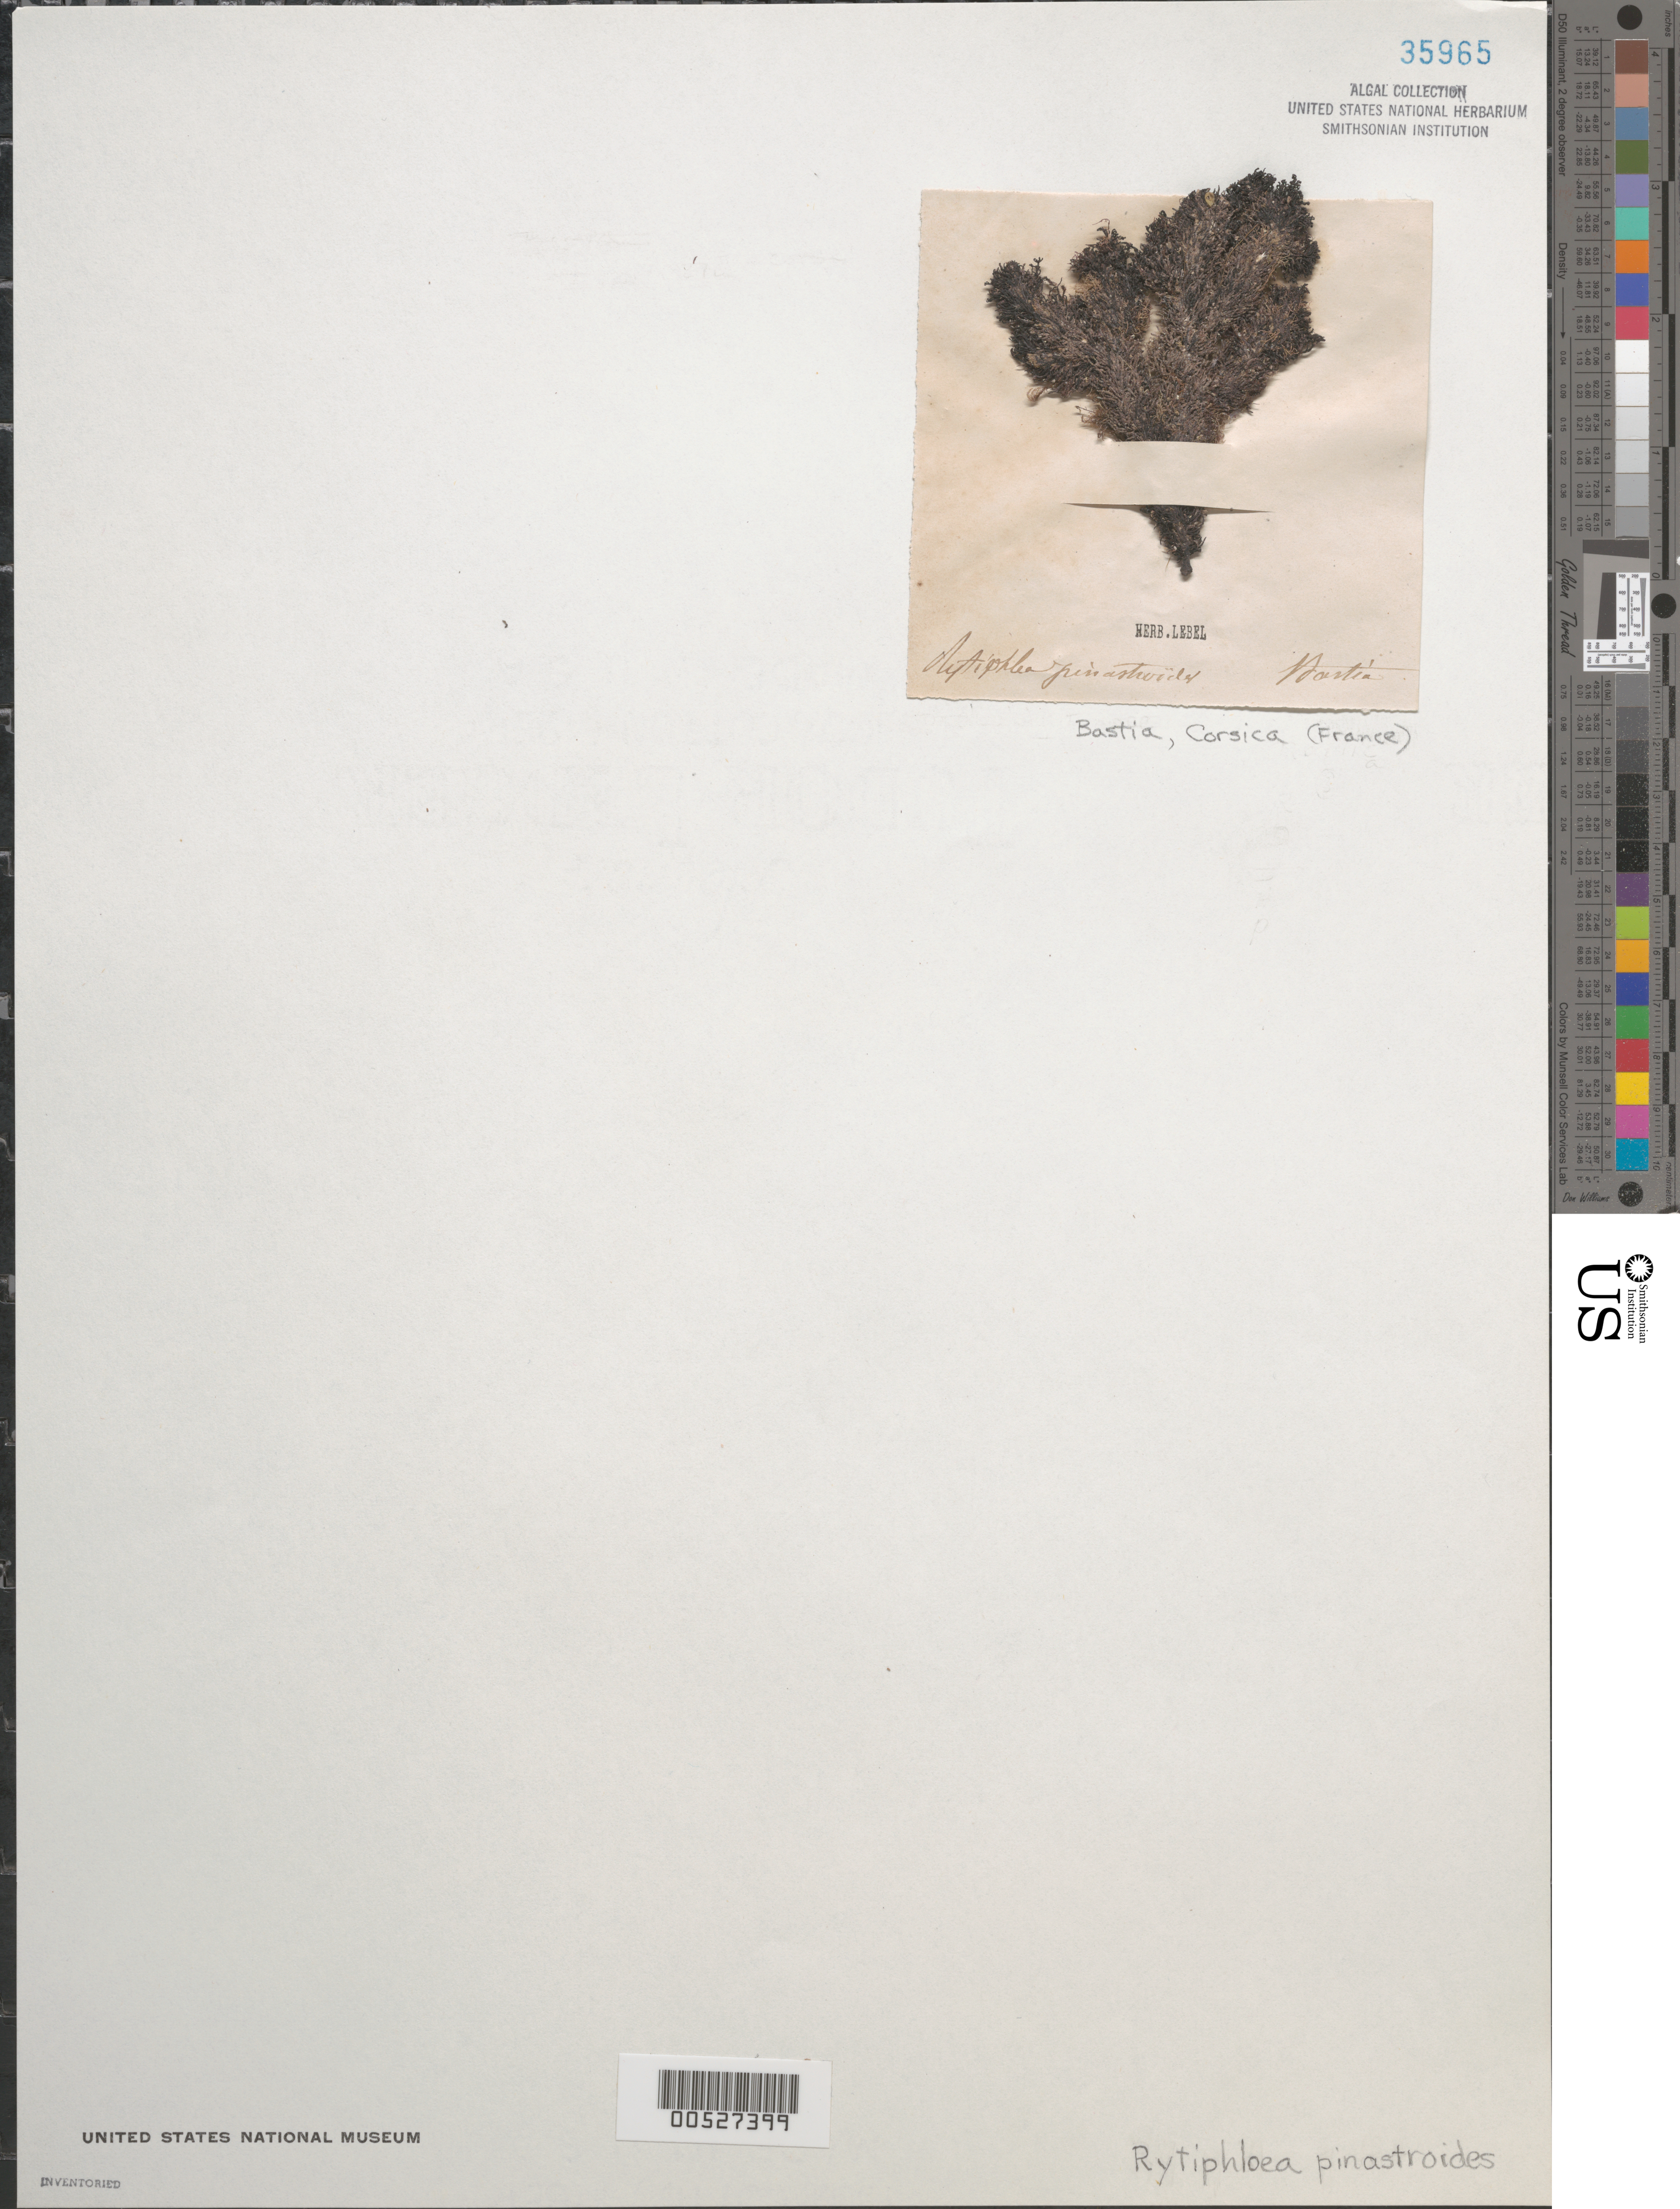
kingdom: Plantae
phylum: Rhodophyta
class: Florideophyceae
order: Ceramiales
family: Rhodomelaceae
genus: Rytiphloea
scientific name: Rytiphloea pinastroides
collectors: J. Lebel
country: France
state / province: Corsica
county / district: Haute-Corse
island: Corse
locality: Bastia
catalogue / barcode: US 35965